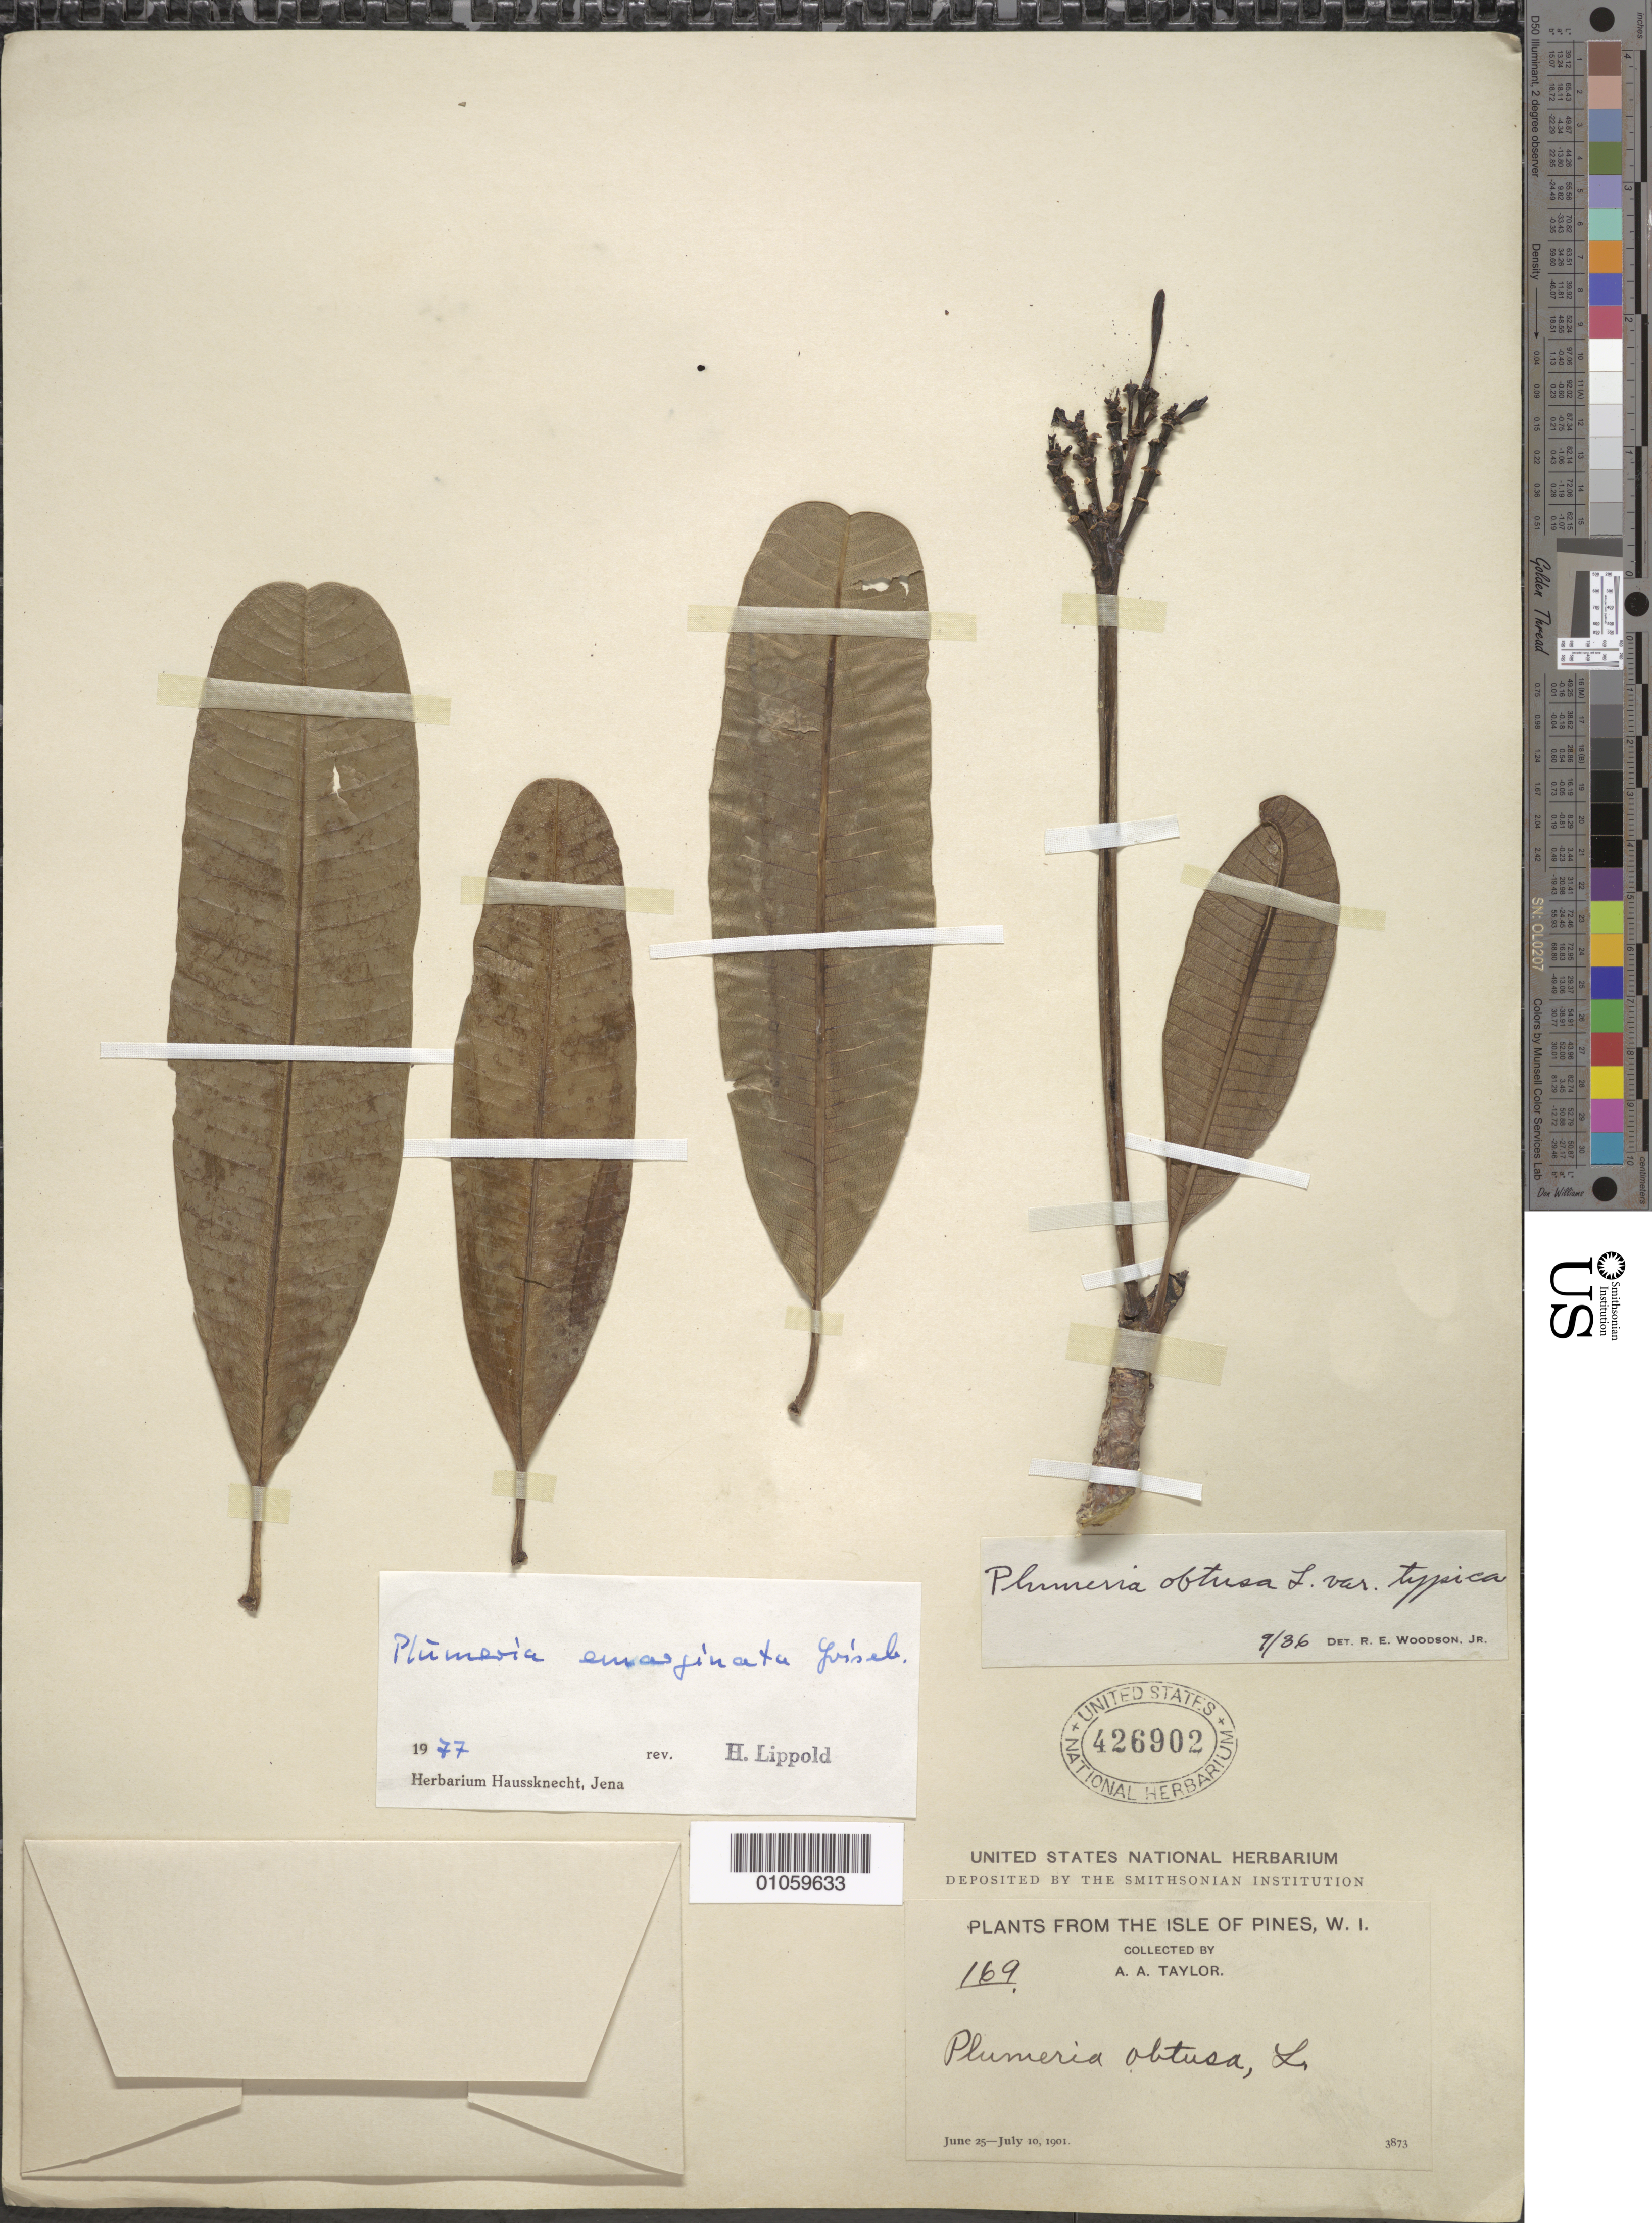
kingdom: Plantae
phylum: Tracheophyta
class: Magnoliopsida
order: Gentianales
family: Apocynaceae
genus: Plumeria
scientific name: Plumeria emarginata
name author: Griseb.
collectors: A. A. Taylor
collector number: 169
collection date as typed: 25 Jun 1901 to 10 Jul 1901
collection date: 1901-06-25/1901-07-10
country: Cuba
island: Isla de la Juventud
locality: Isle of Pines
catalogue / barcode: US 426902